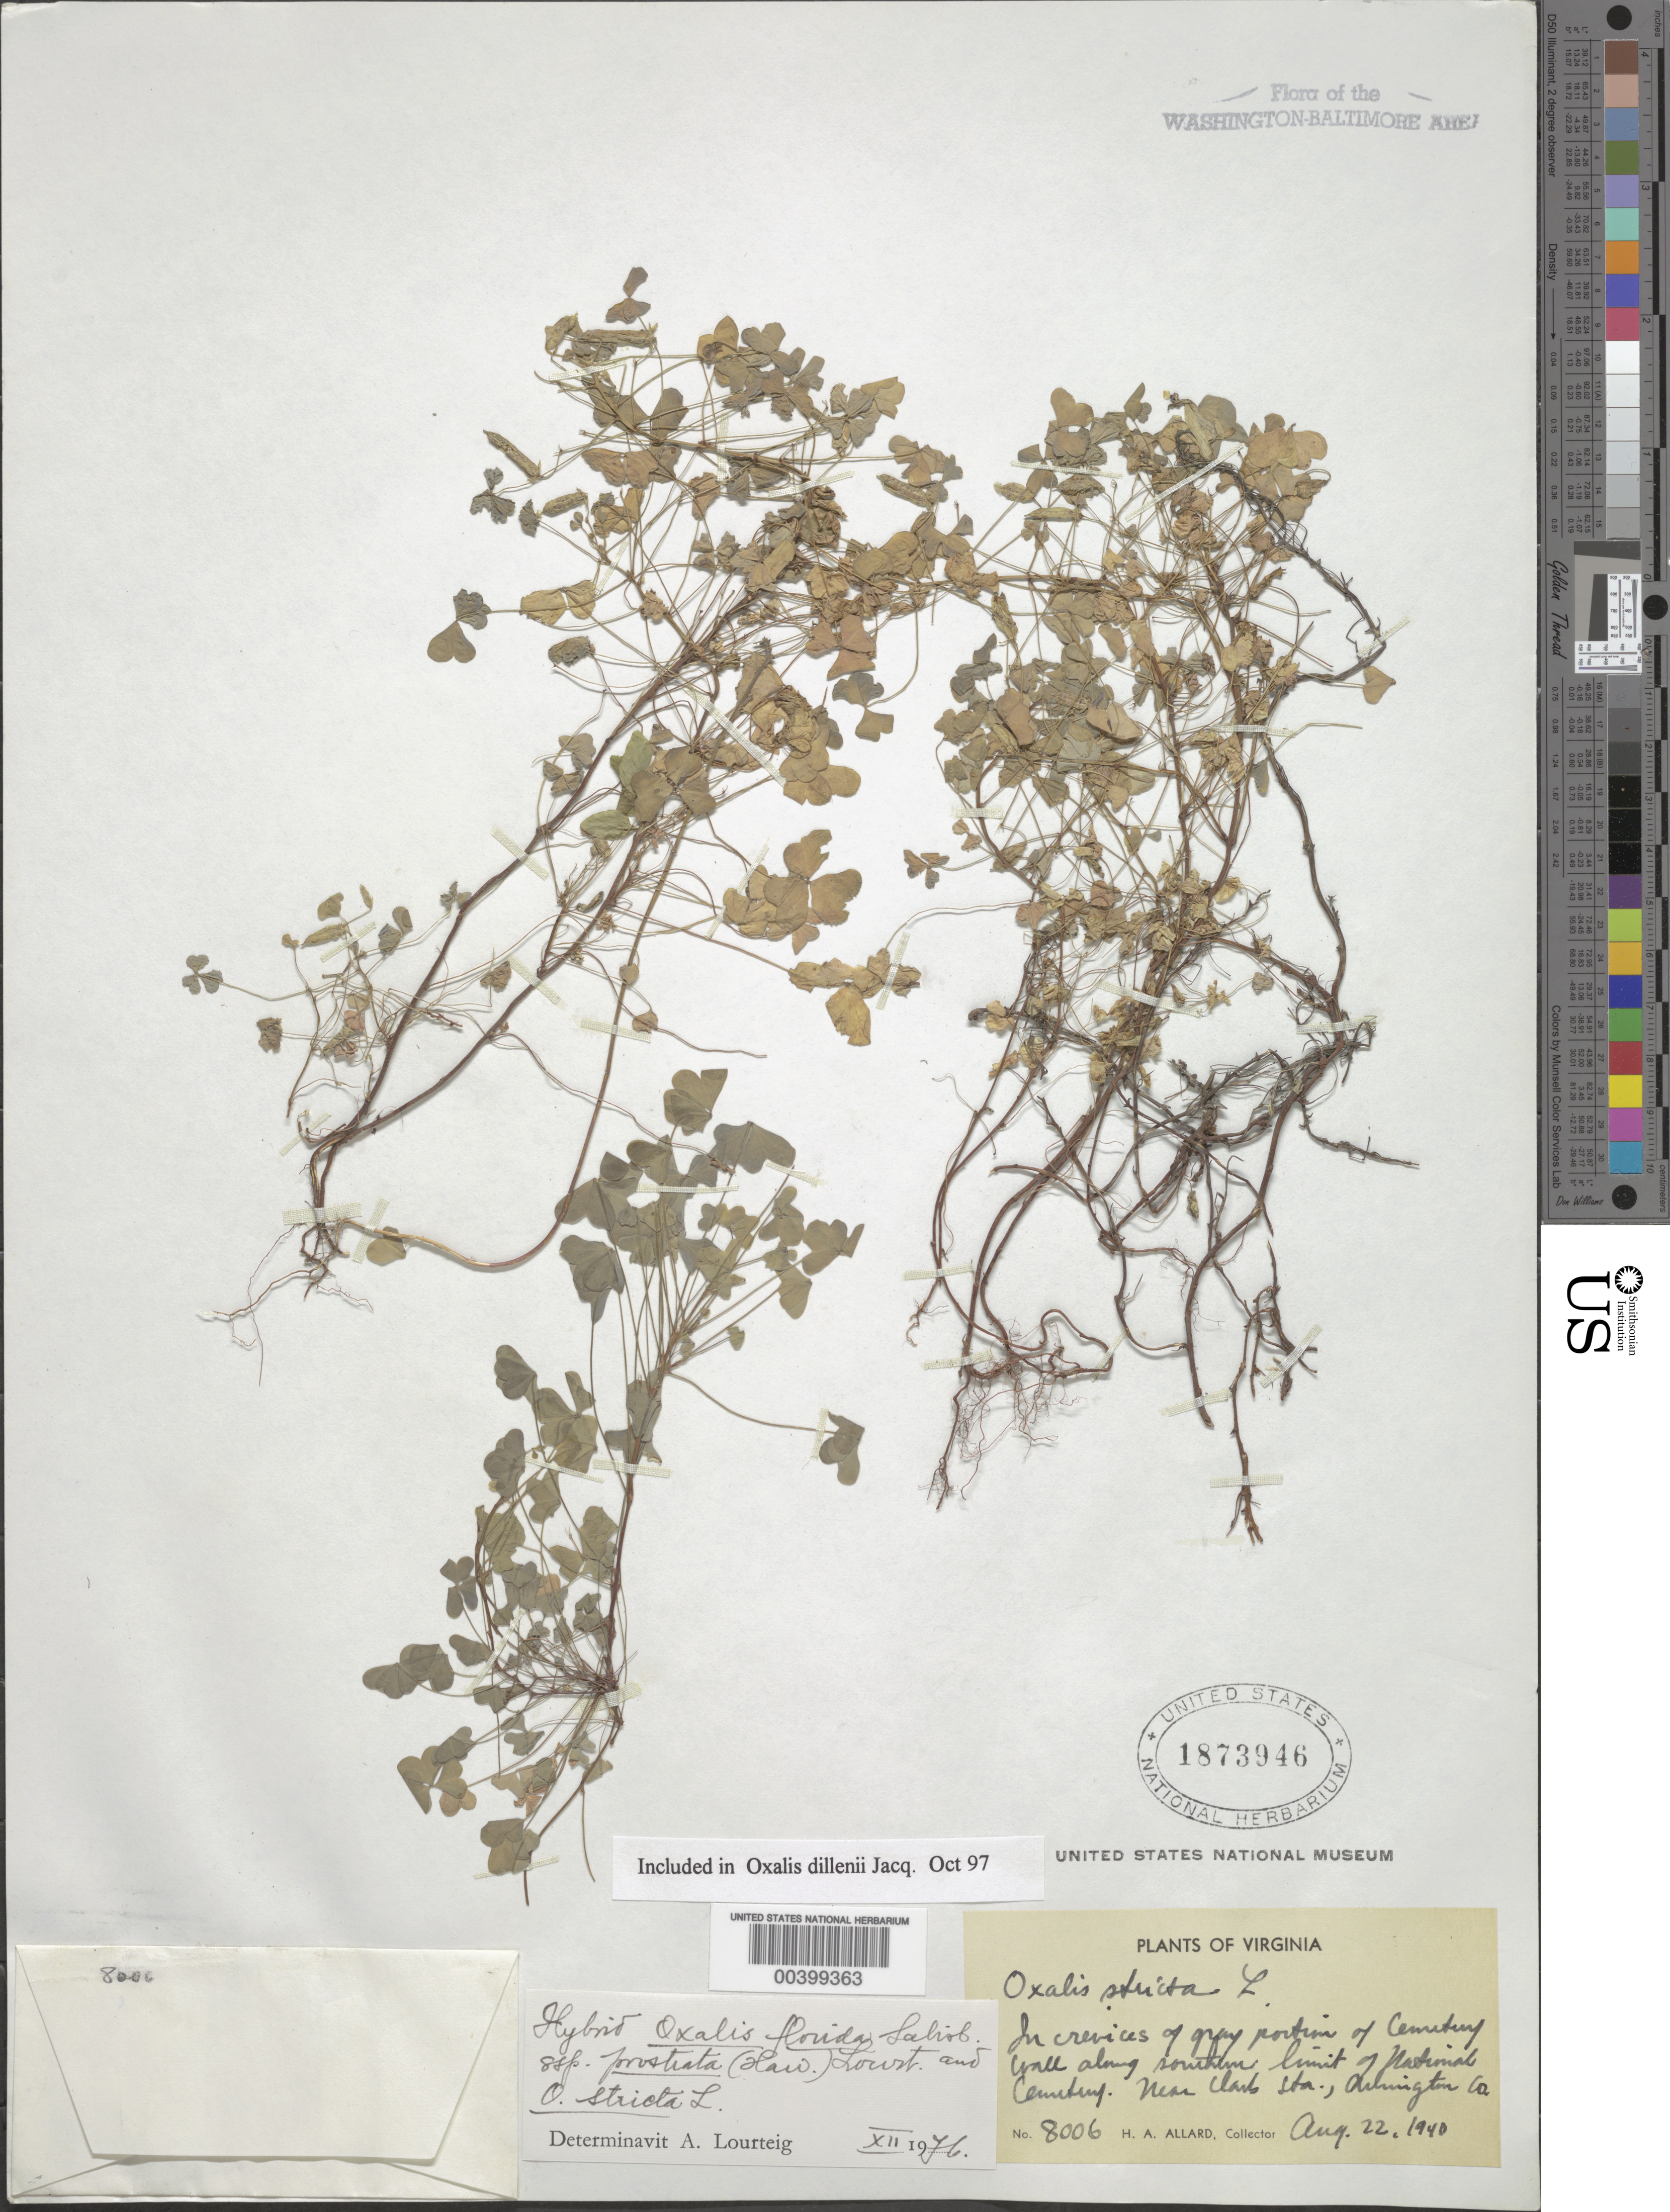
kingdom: Plantae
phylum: Tracheophyta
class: Magnoliopsida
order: Oxalidales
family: Oxalidaceae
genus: Oxalis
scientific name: Oxalis dillenii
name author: Jacq.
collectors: H. A. Allard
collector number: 8006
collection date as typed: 22 Aug 1940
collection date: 1940-08-22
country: United States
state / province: Virginia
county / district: Arlington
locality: National Cemetery, Clark Station vicinity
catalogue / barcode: US 1873946